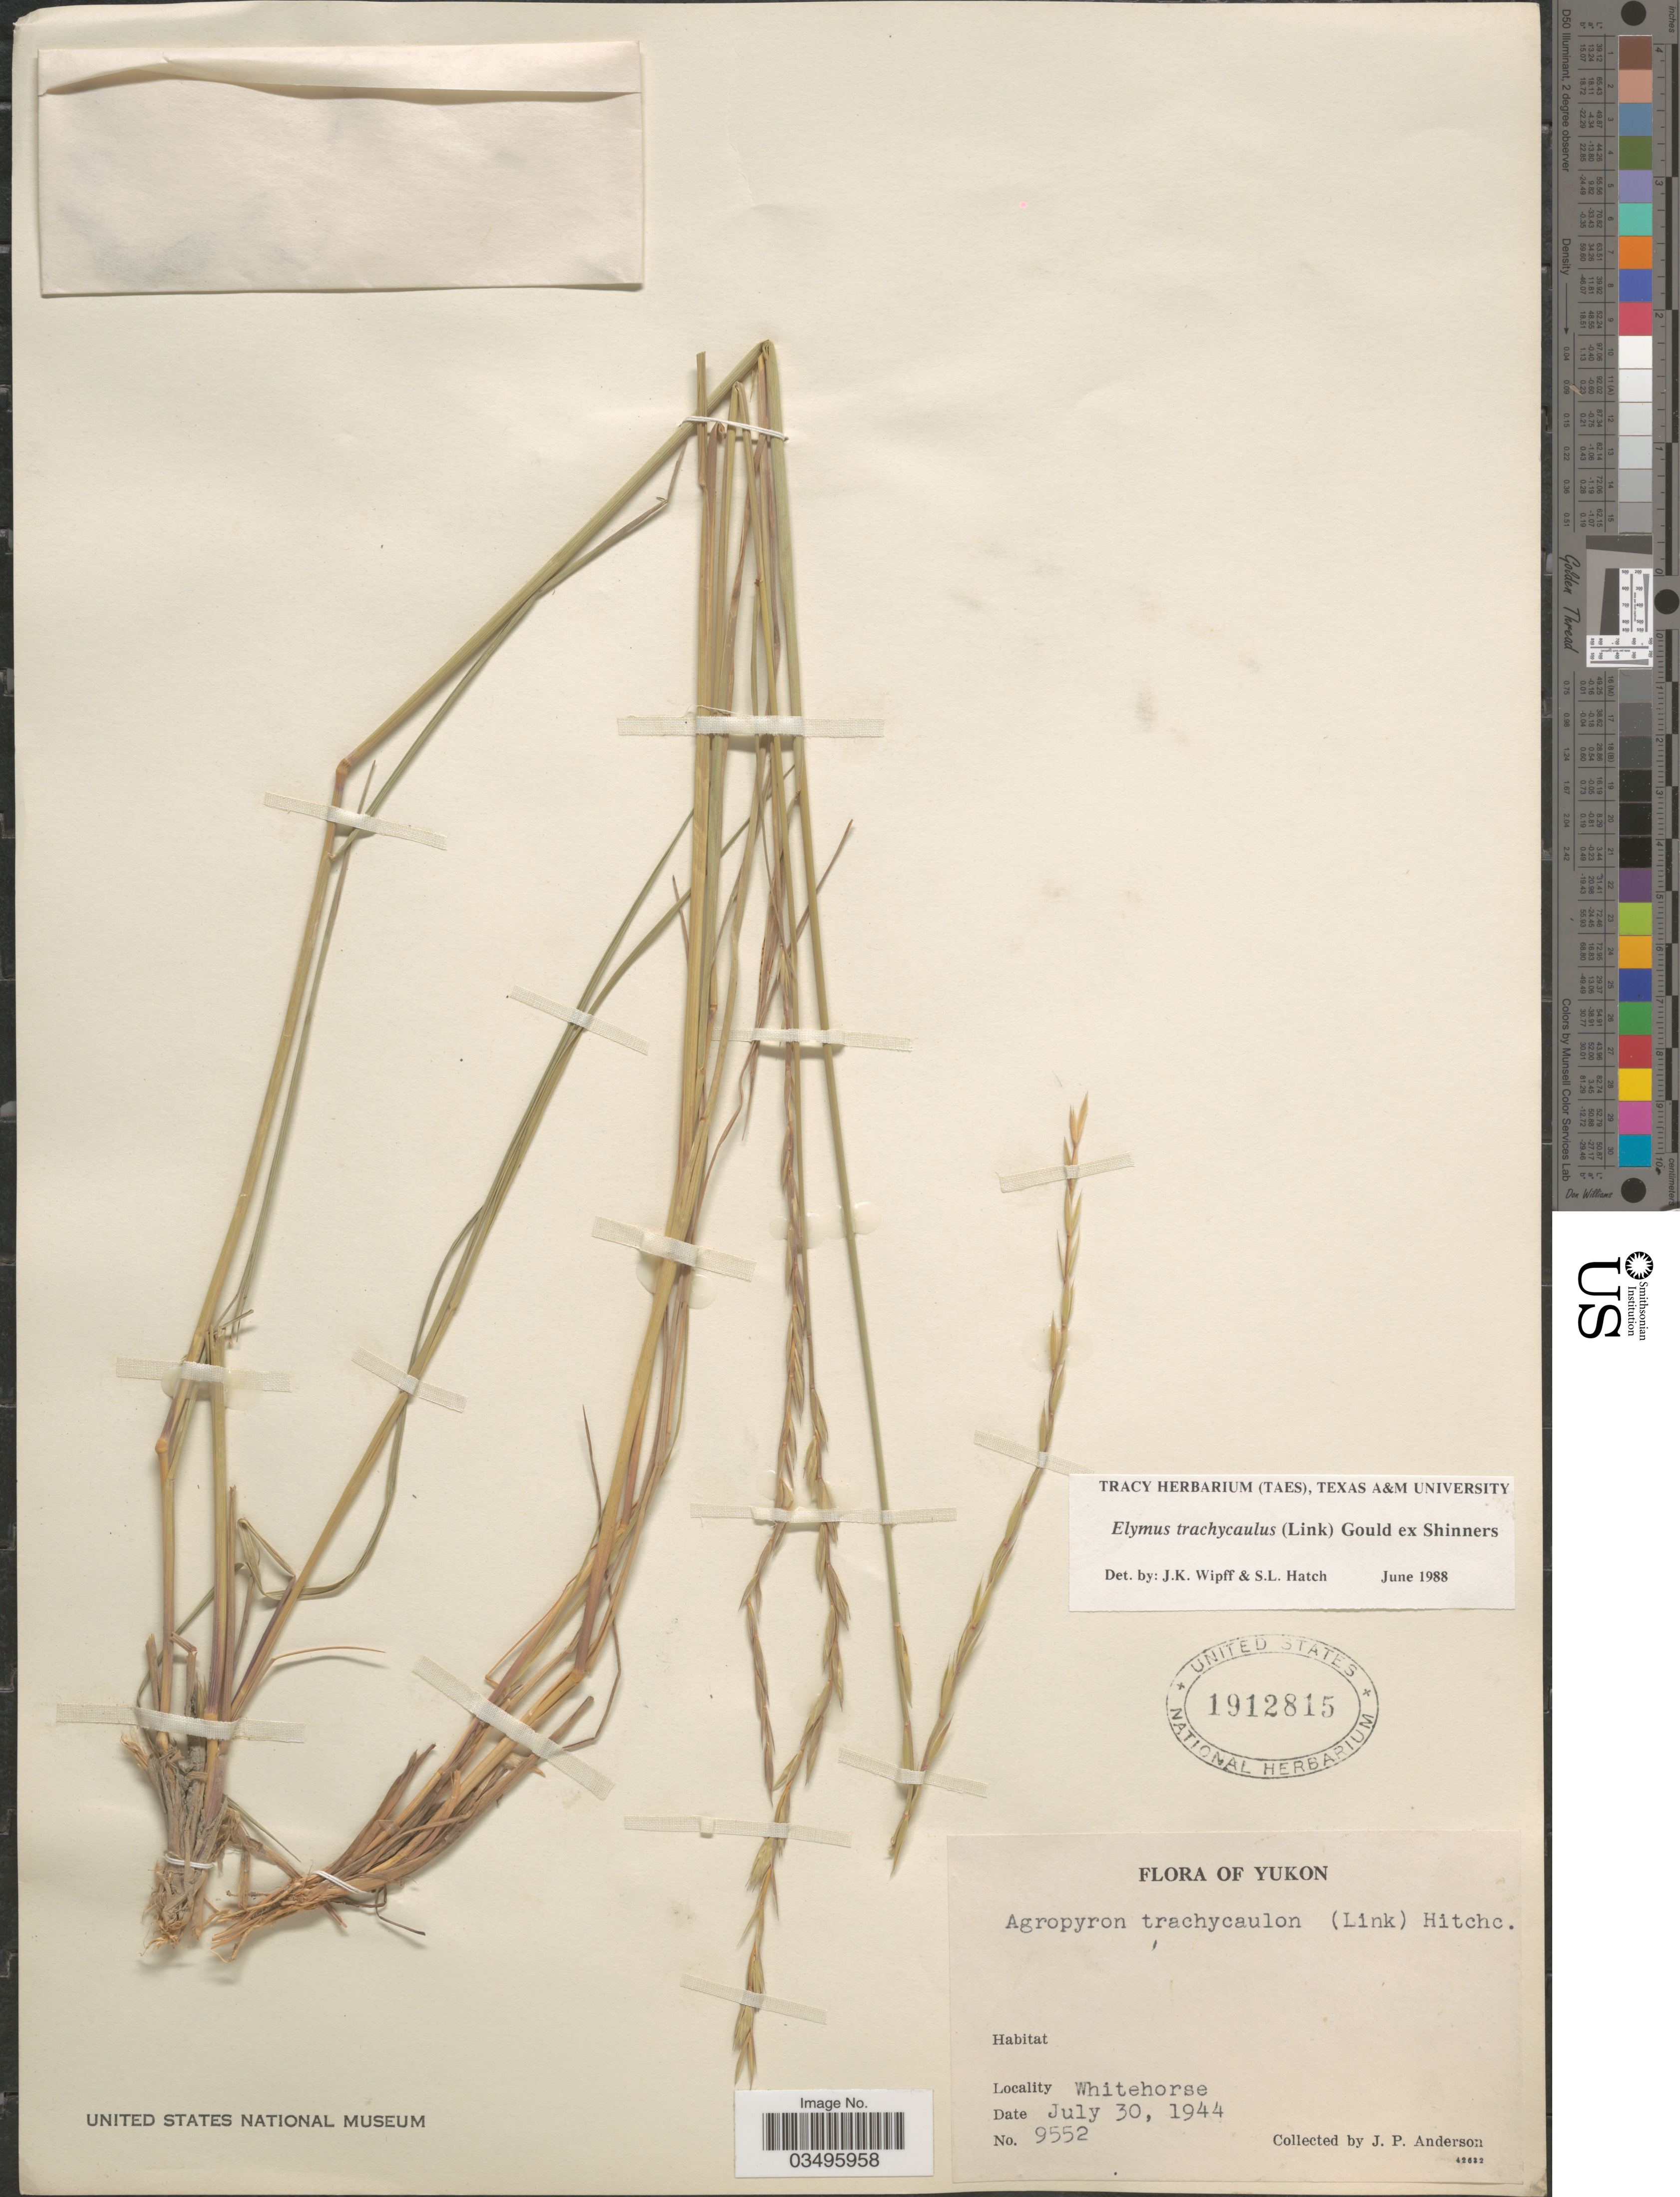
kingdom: Plantae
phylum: Tracheophyta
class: Liliopsida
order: Poales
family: Poaceae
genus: Elymus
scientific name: Elymus trachycaulus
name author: (Link) Gould ex Shinners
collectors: J. P. Anderson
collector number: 9552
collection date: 1944-07-30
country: Canada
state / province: Yukon Territory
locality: Yukon. Whitehorse.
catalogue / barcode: US 1912815